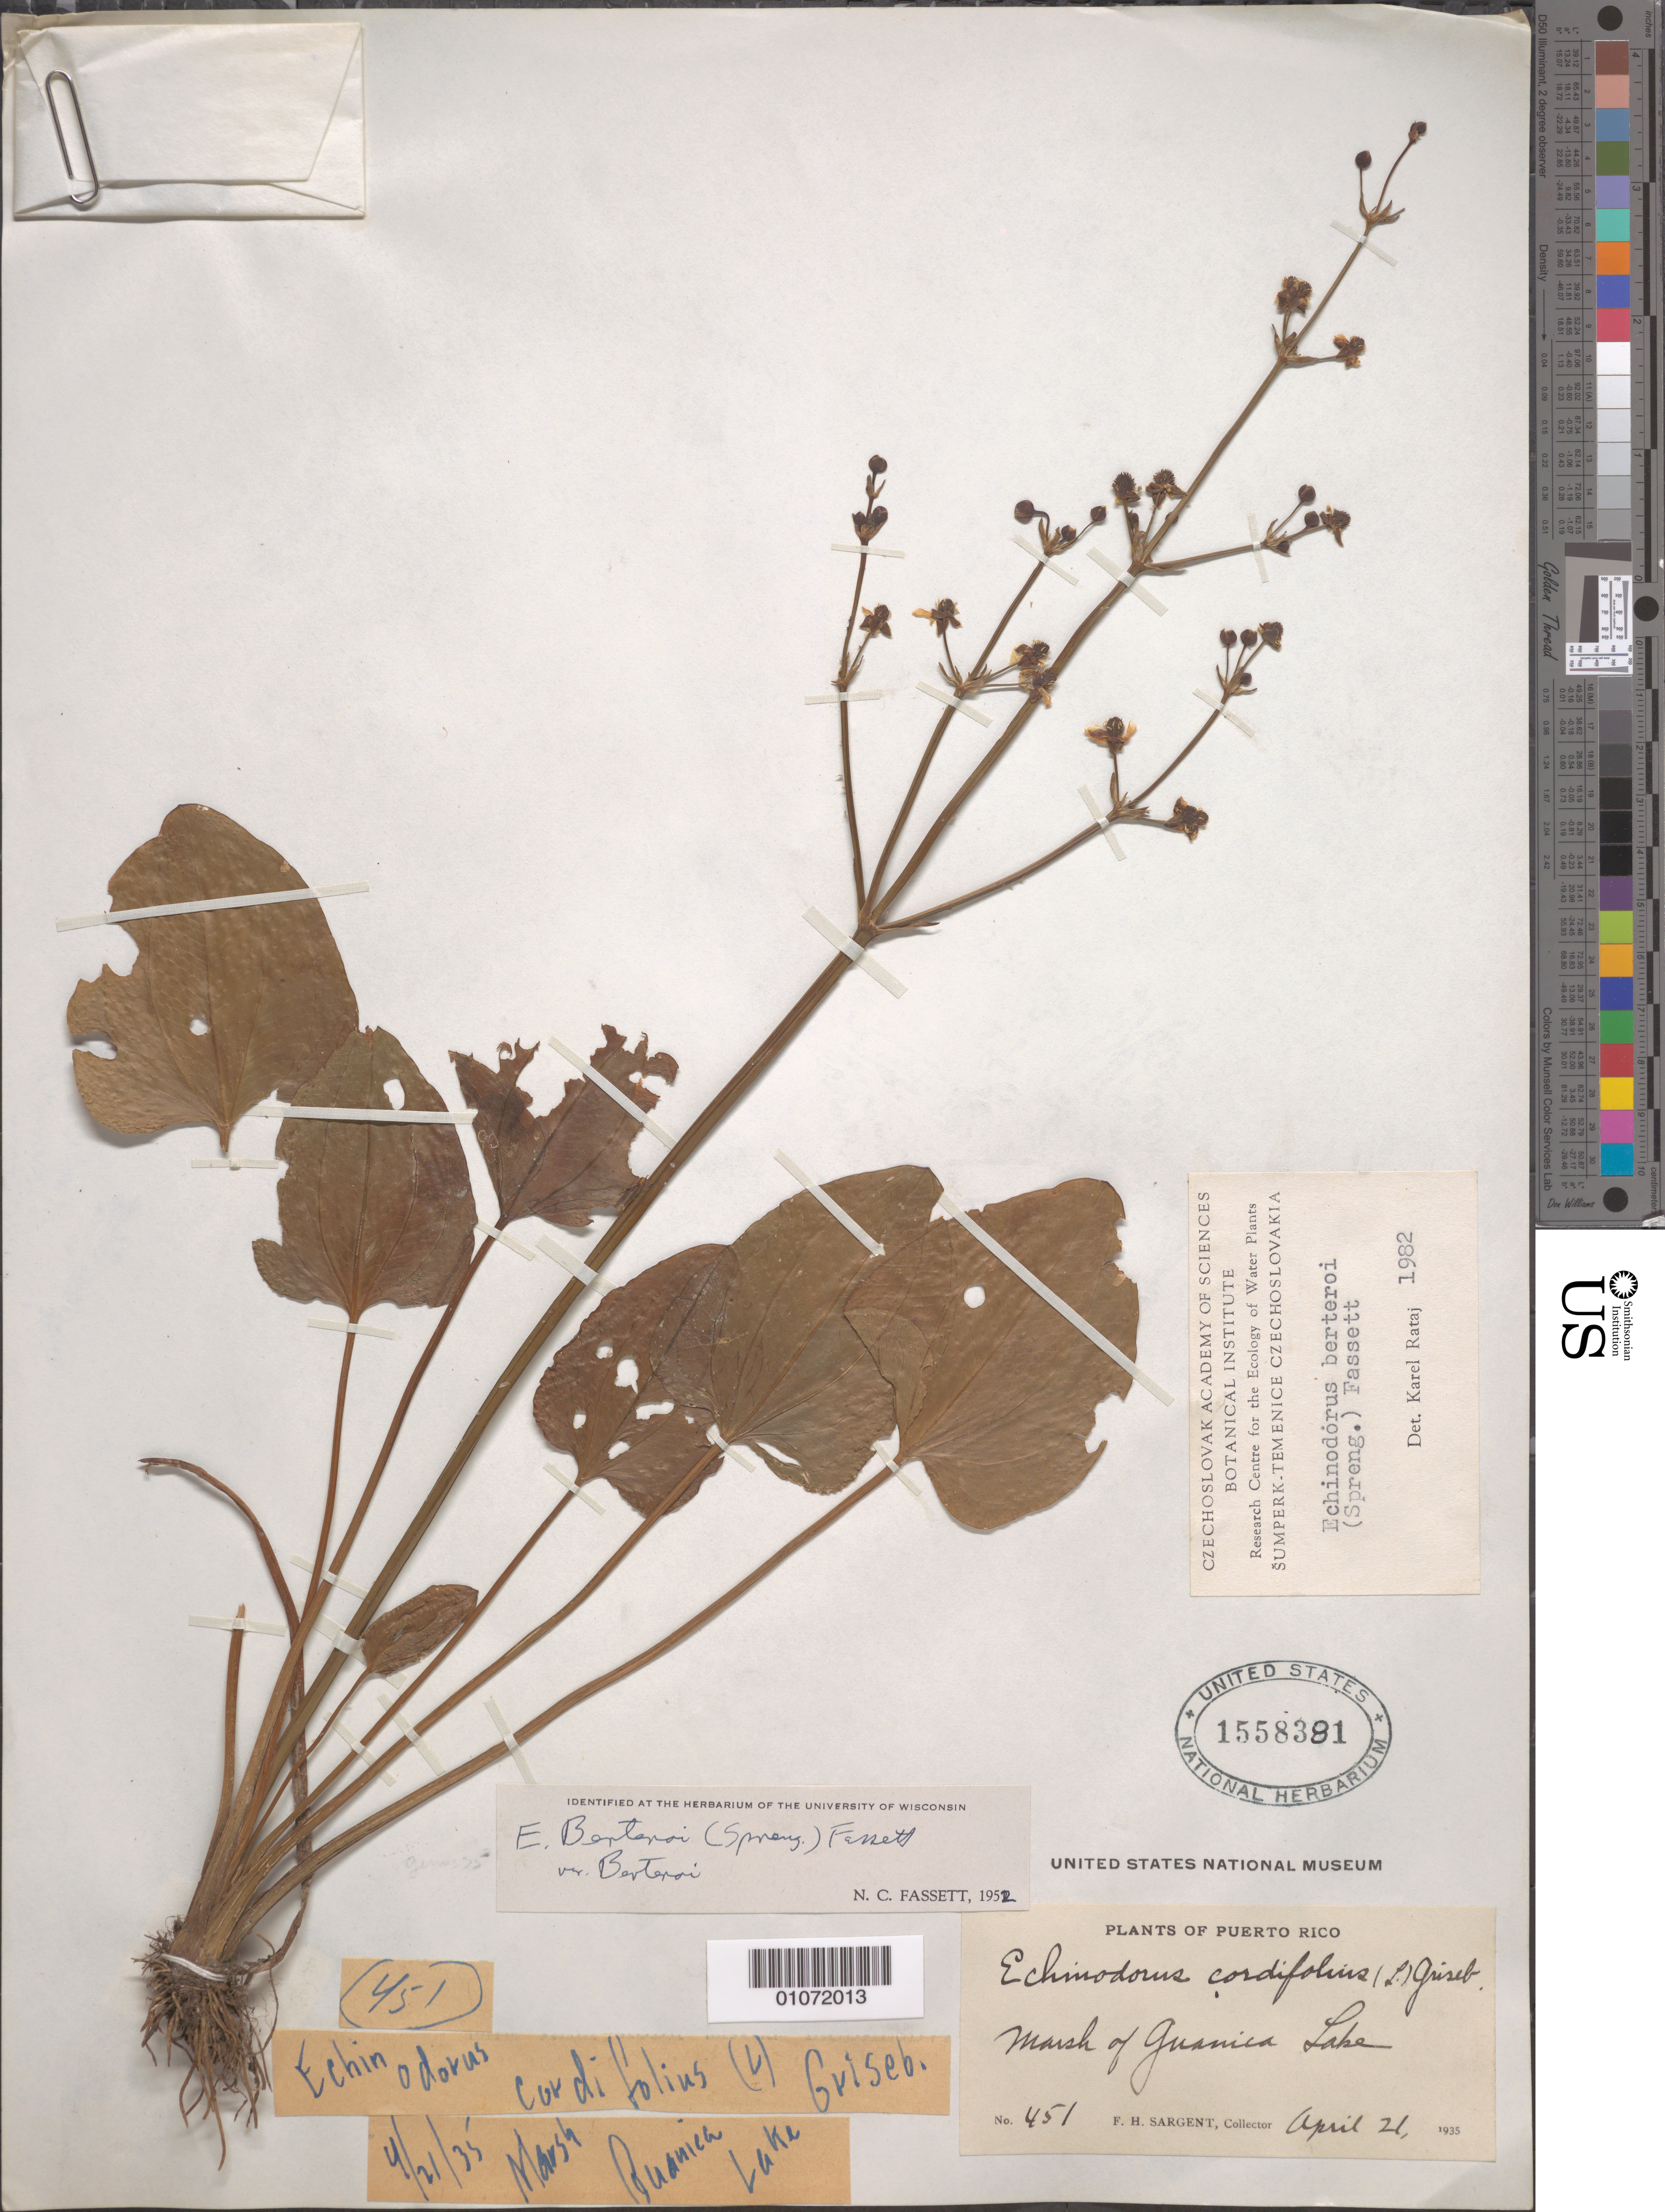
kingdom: Plantae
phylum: Tracheophyta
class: Liliopsida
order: Alismatales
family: Alismataceae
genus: Echinodorus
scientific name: Echinodorus berteroi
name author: (Spreng.) Fassett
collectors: F. H. Sargent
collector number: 451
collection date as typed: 21 Apr 1935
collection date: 1935-04-21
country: Puerto Rico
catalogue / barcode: US 1558381